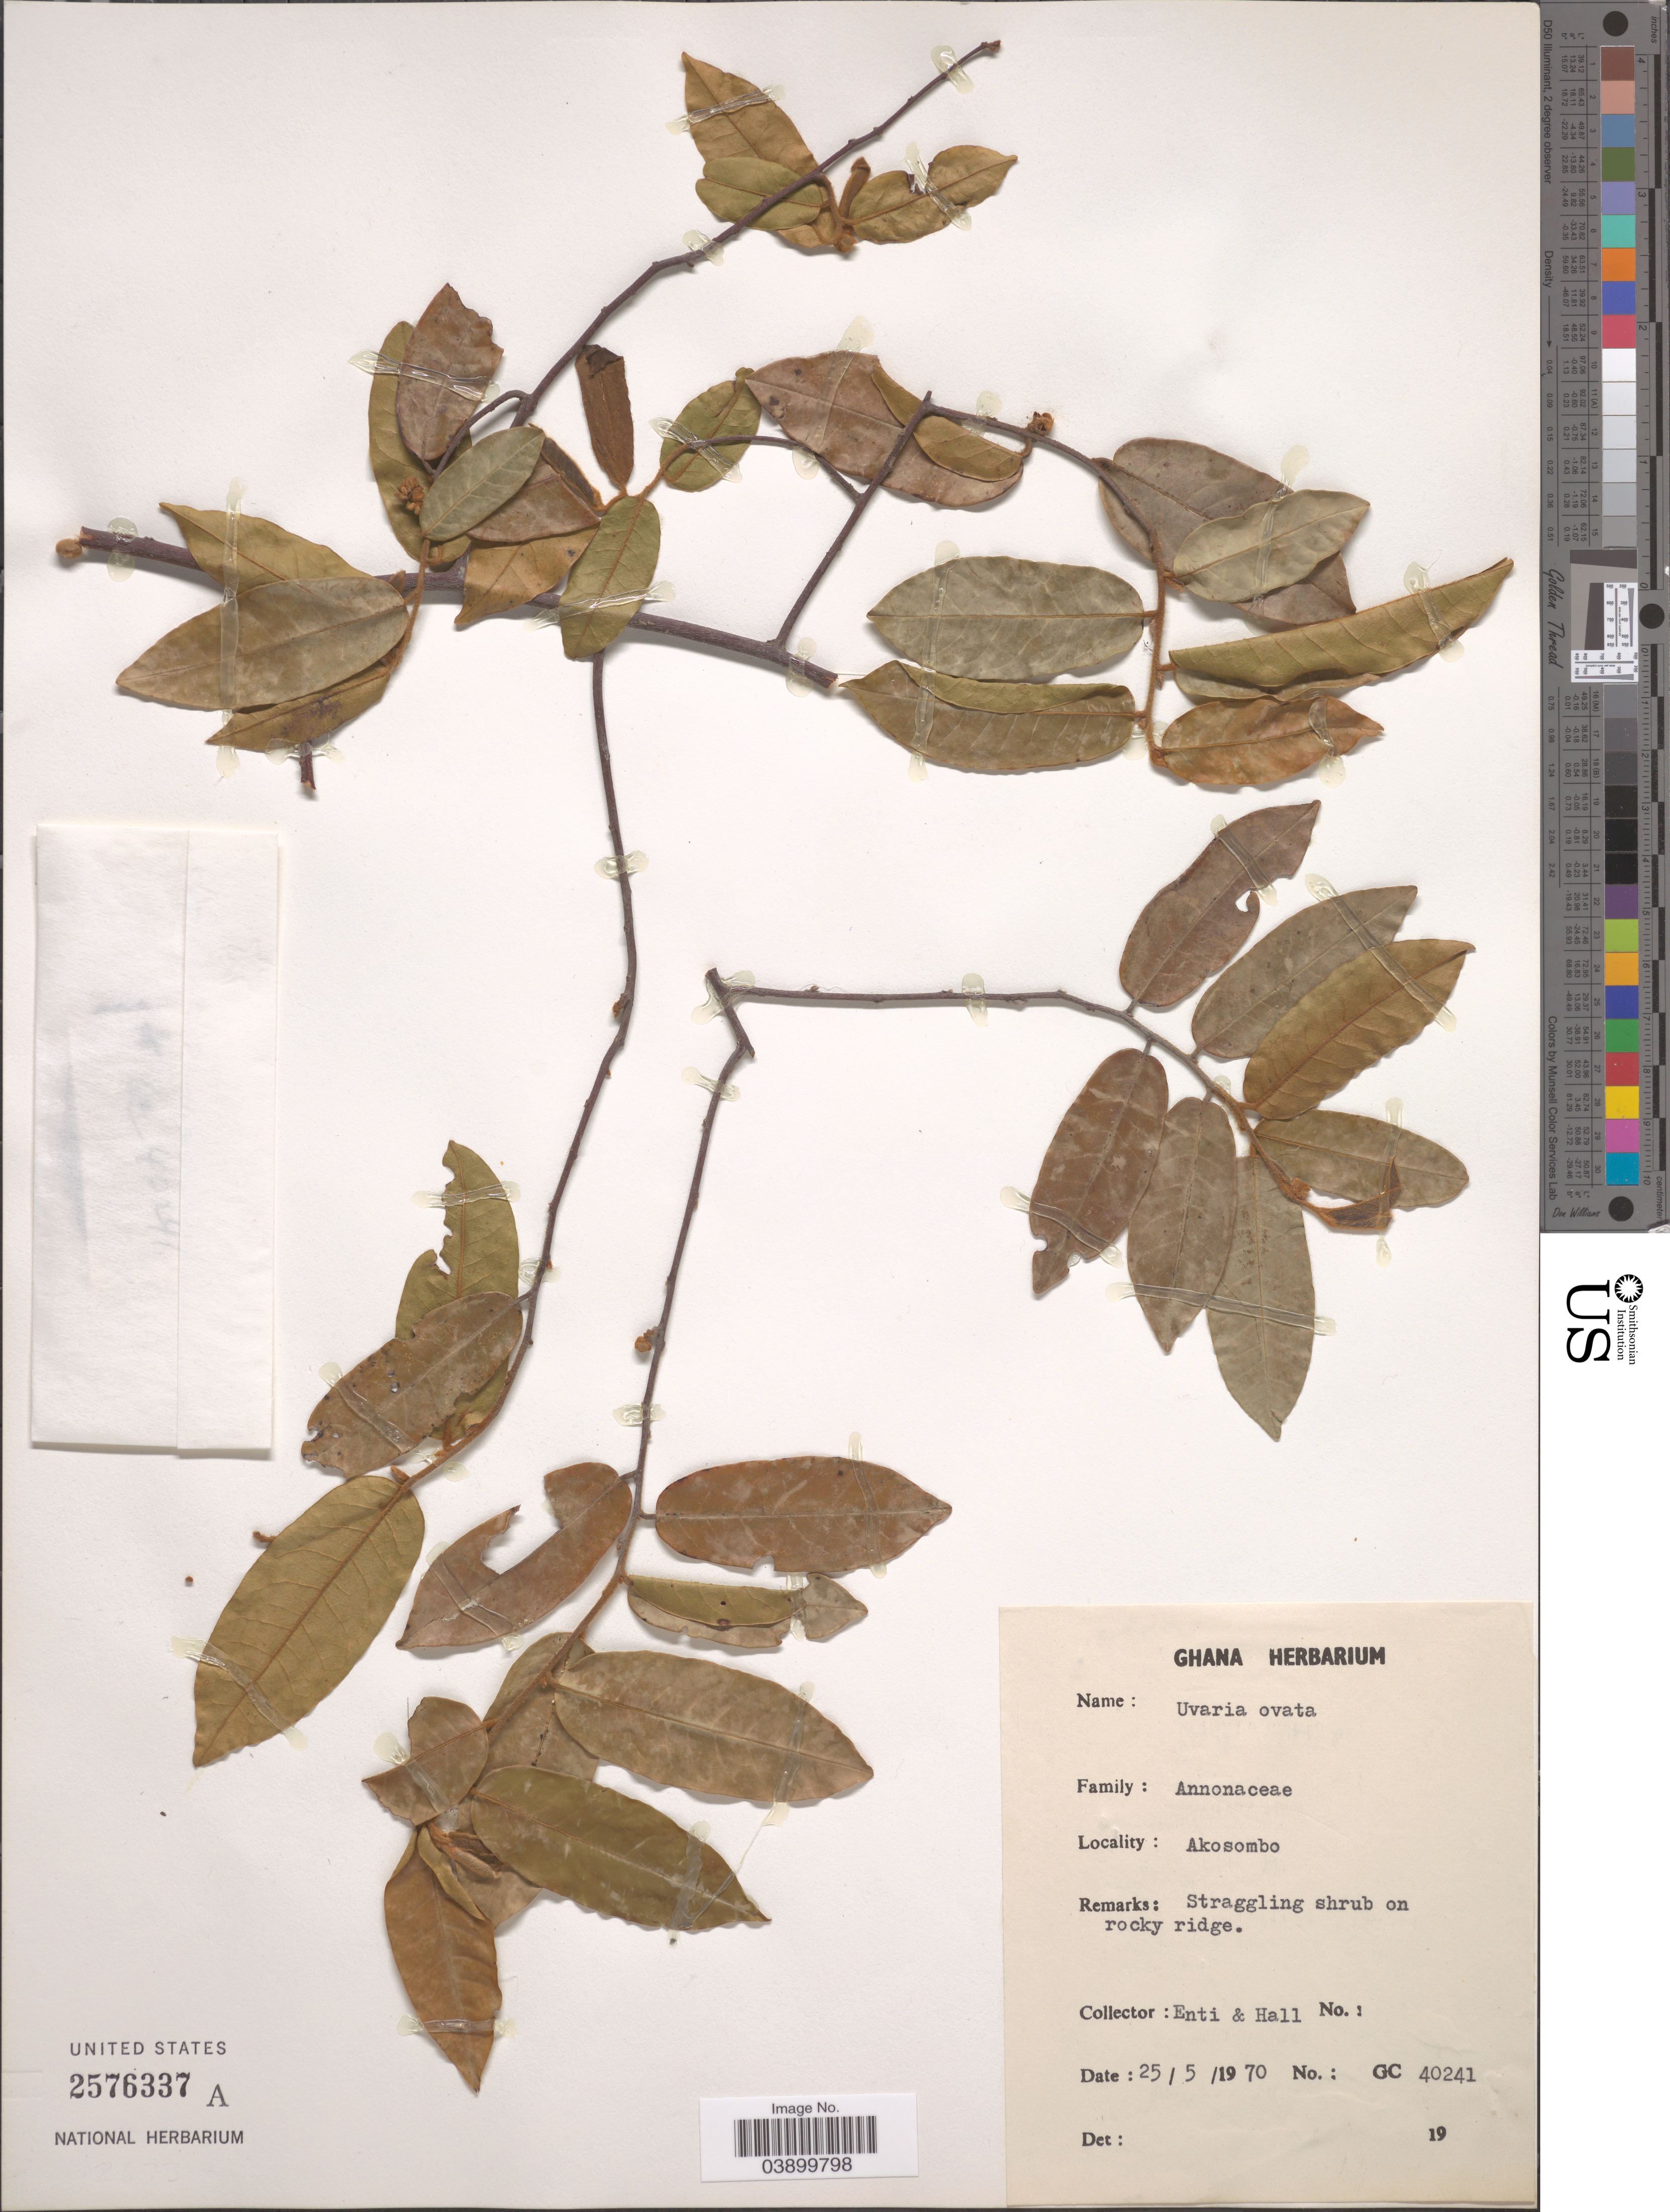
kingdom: Plantae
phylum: Tracheophyta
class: Magnoliopsida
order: Magnoliales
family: Annonaceae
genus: Uvaria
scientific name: Uvaria ovata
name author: (Vahl & Dunal) A. DC.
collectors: -. Enti & -- Hall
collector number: GC40241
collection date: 1970-05-25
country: Ghana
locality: Akosombo.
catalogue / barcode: US 2576337A